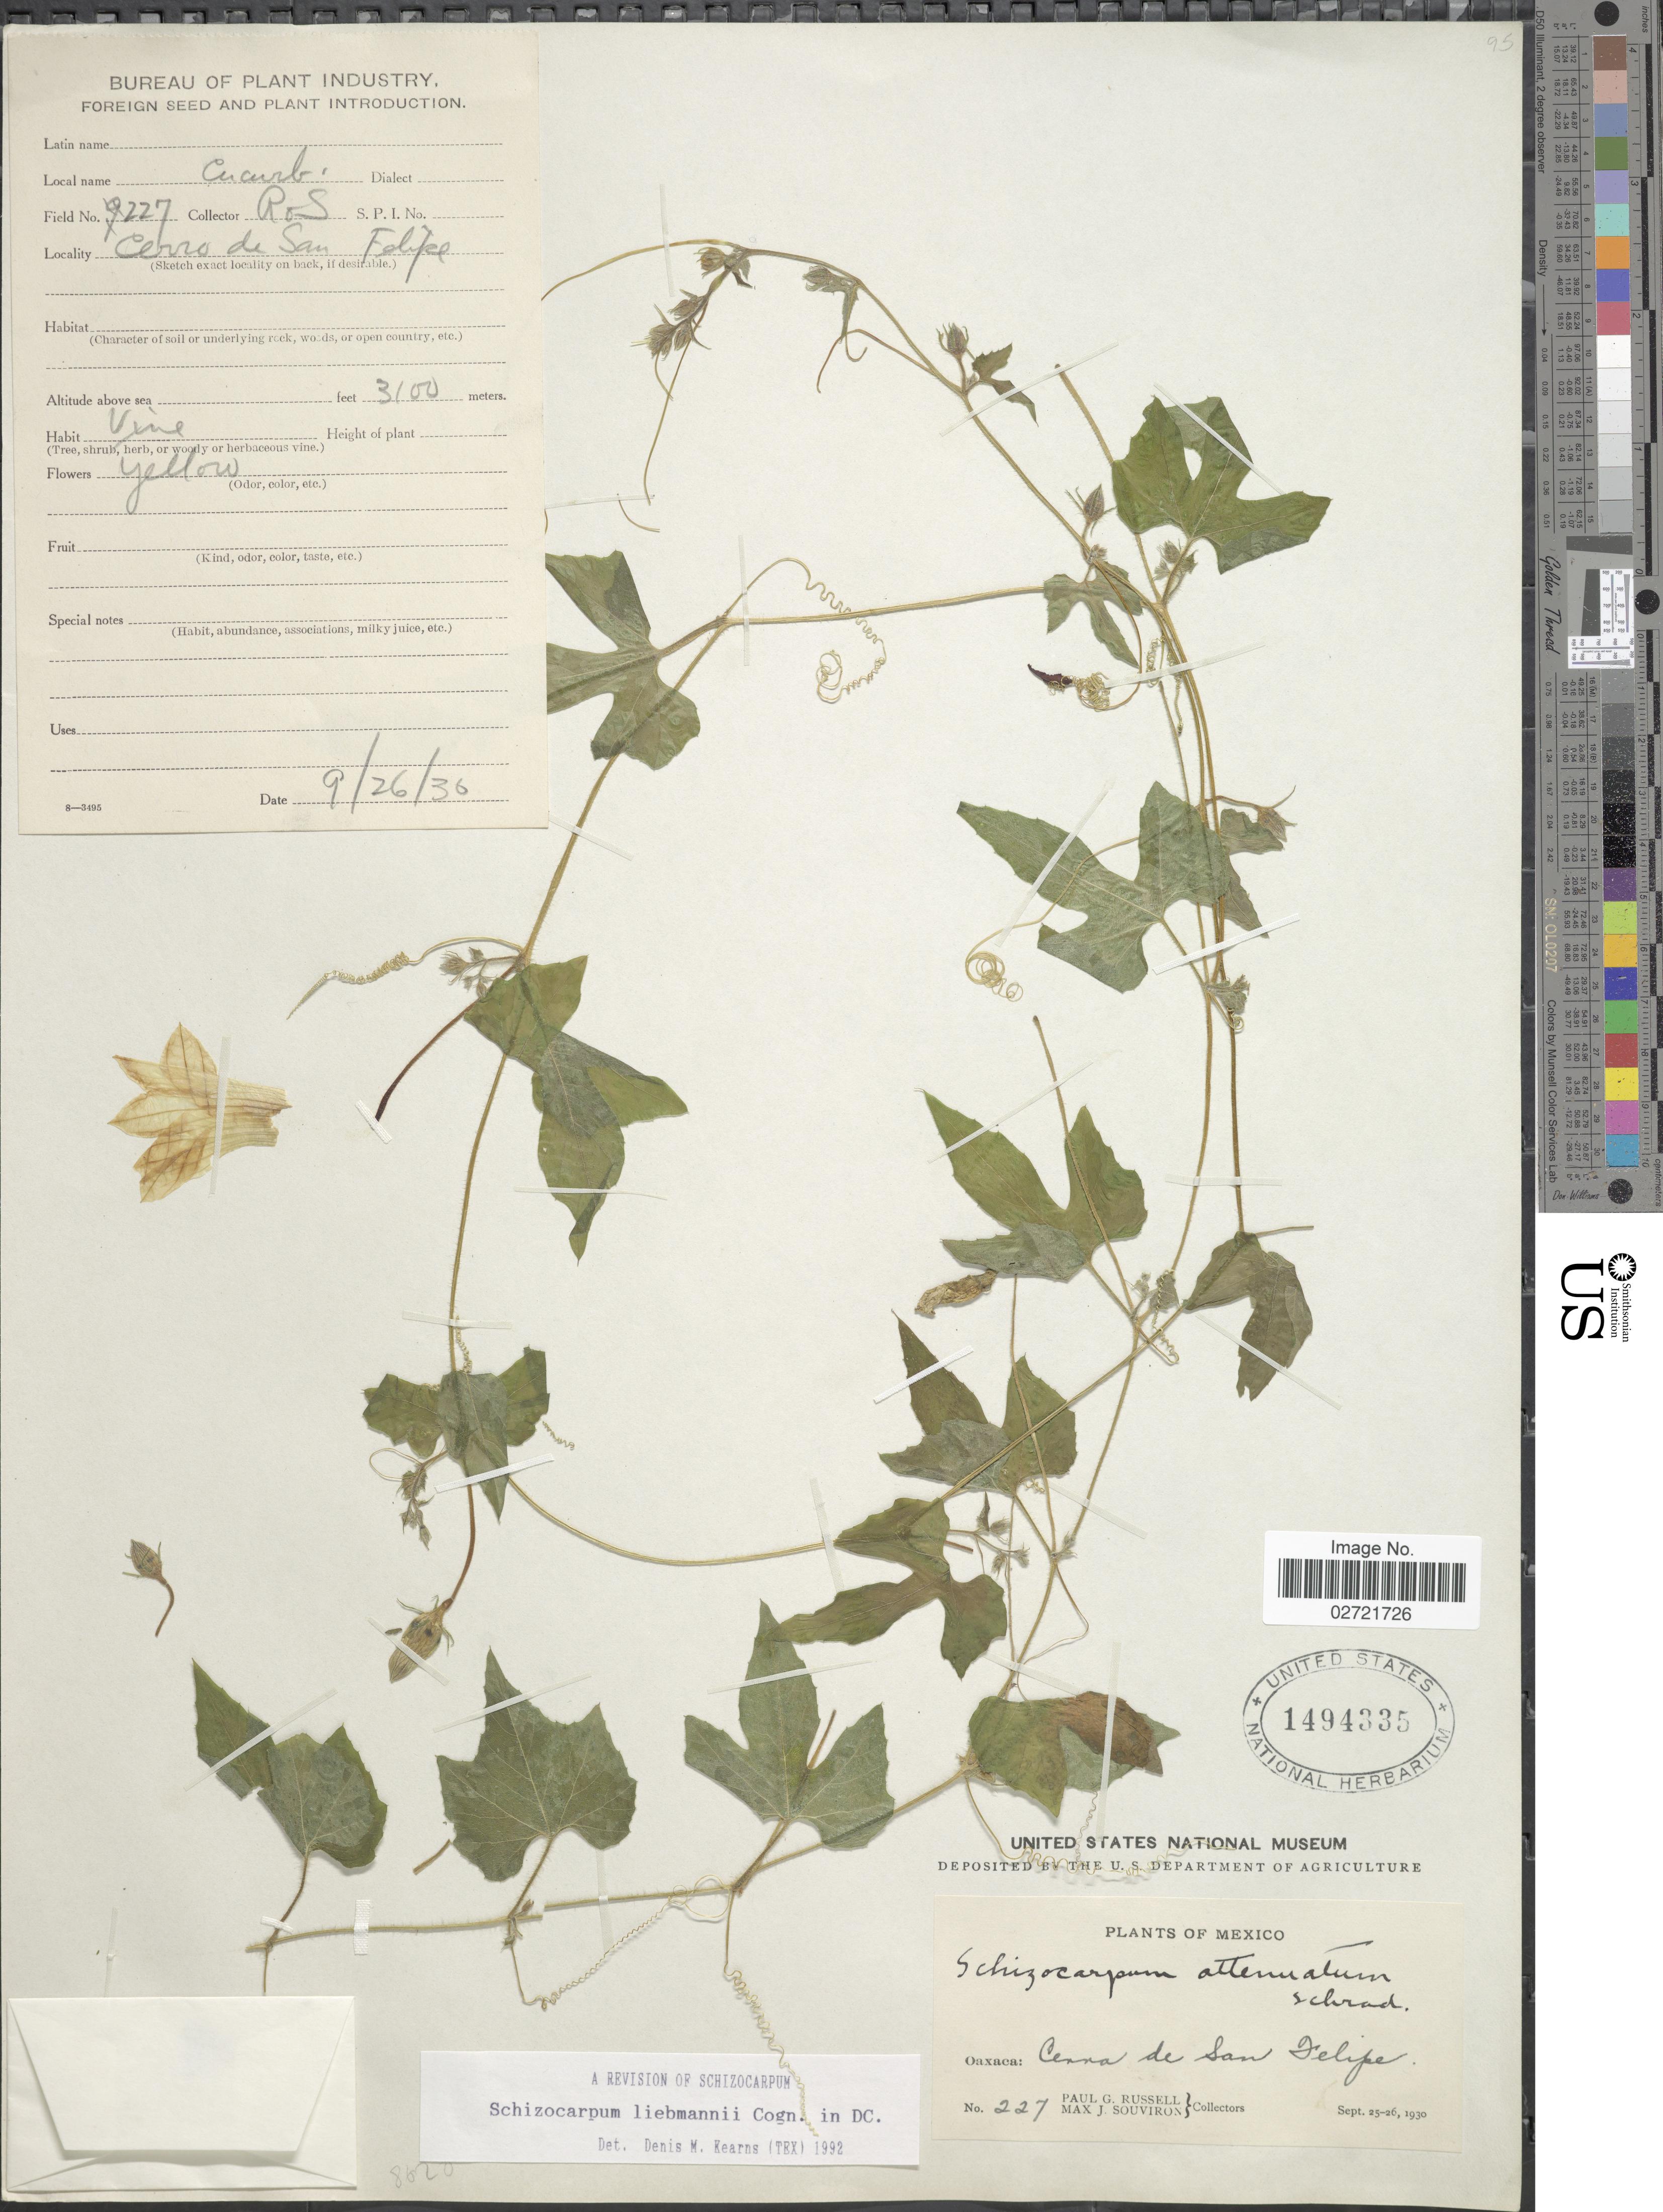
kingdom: Plantae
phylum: Tracheophyta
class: Magnoliopsida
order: Cucurbitales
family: Cucurbitaceae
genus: Schizocarpum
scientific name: Schizocarpum liebmannii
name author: Cogn. in A. DC.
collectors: P. G. Russell & M. J. Souviron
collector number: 227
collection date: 1930-09-25/1930-09-26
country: Mexico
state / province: Oaxaca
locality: Cerro de San Felipe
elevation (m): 3100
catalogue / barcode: US 1494335